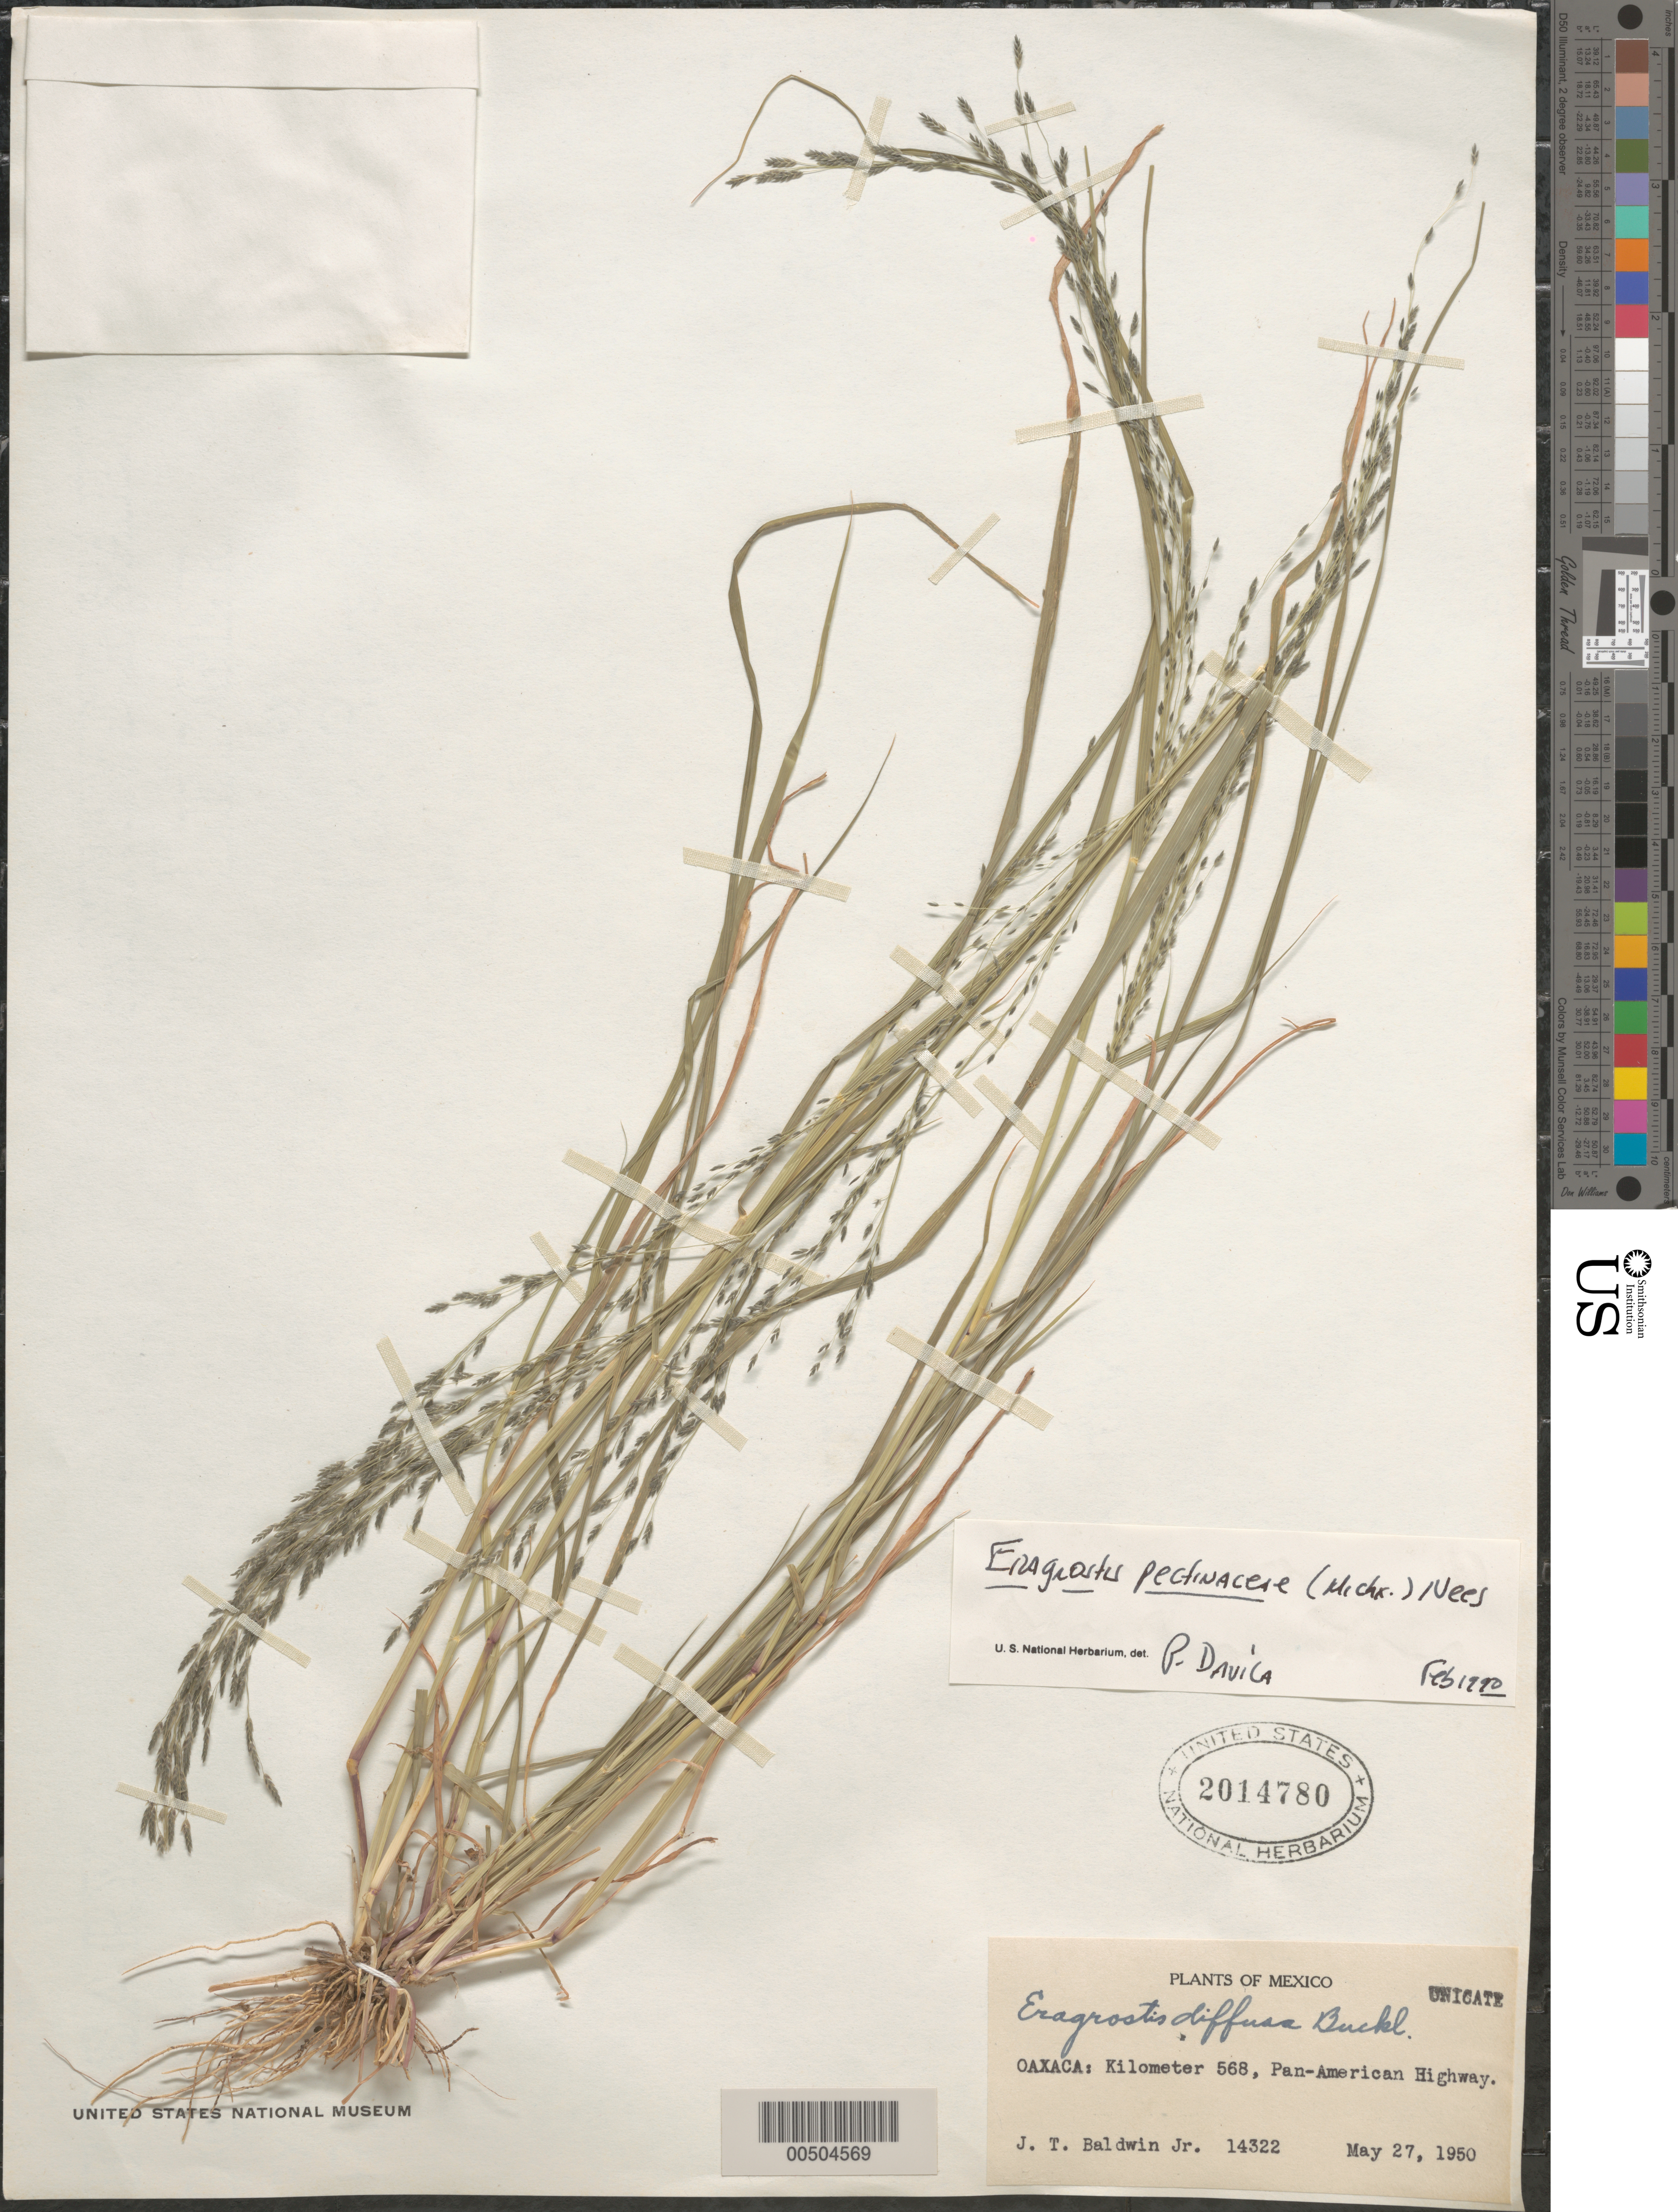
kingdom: Plantae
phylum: Tracheophyta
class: Liliopsida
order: Poales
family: Poaceae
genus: Eragrostis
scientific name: Eragrostis pectinacea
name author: (Michx.) Nees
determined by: Dávila, P. D.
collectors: J. T. Baldwin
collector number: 14322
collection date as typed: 27 May 1950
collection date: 1950-05-27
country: Mexico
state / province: Oaxaca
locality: Km 568, Pan-American Hwy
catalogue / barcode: US 2014780